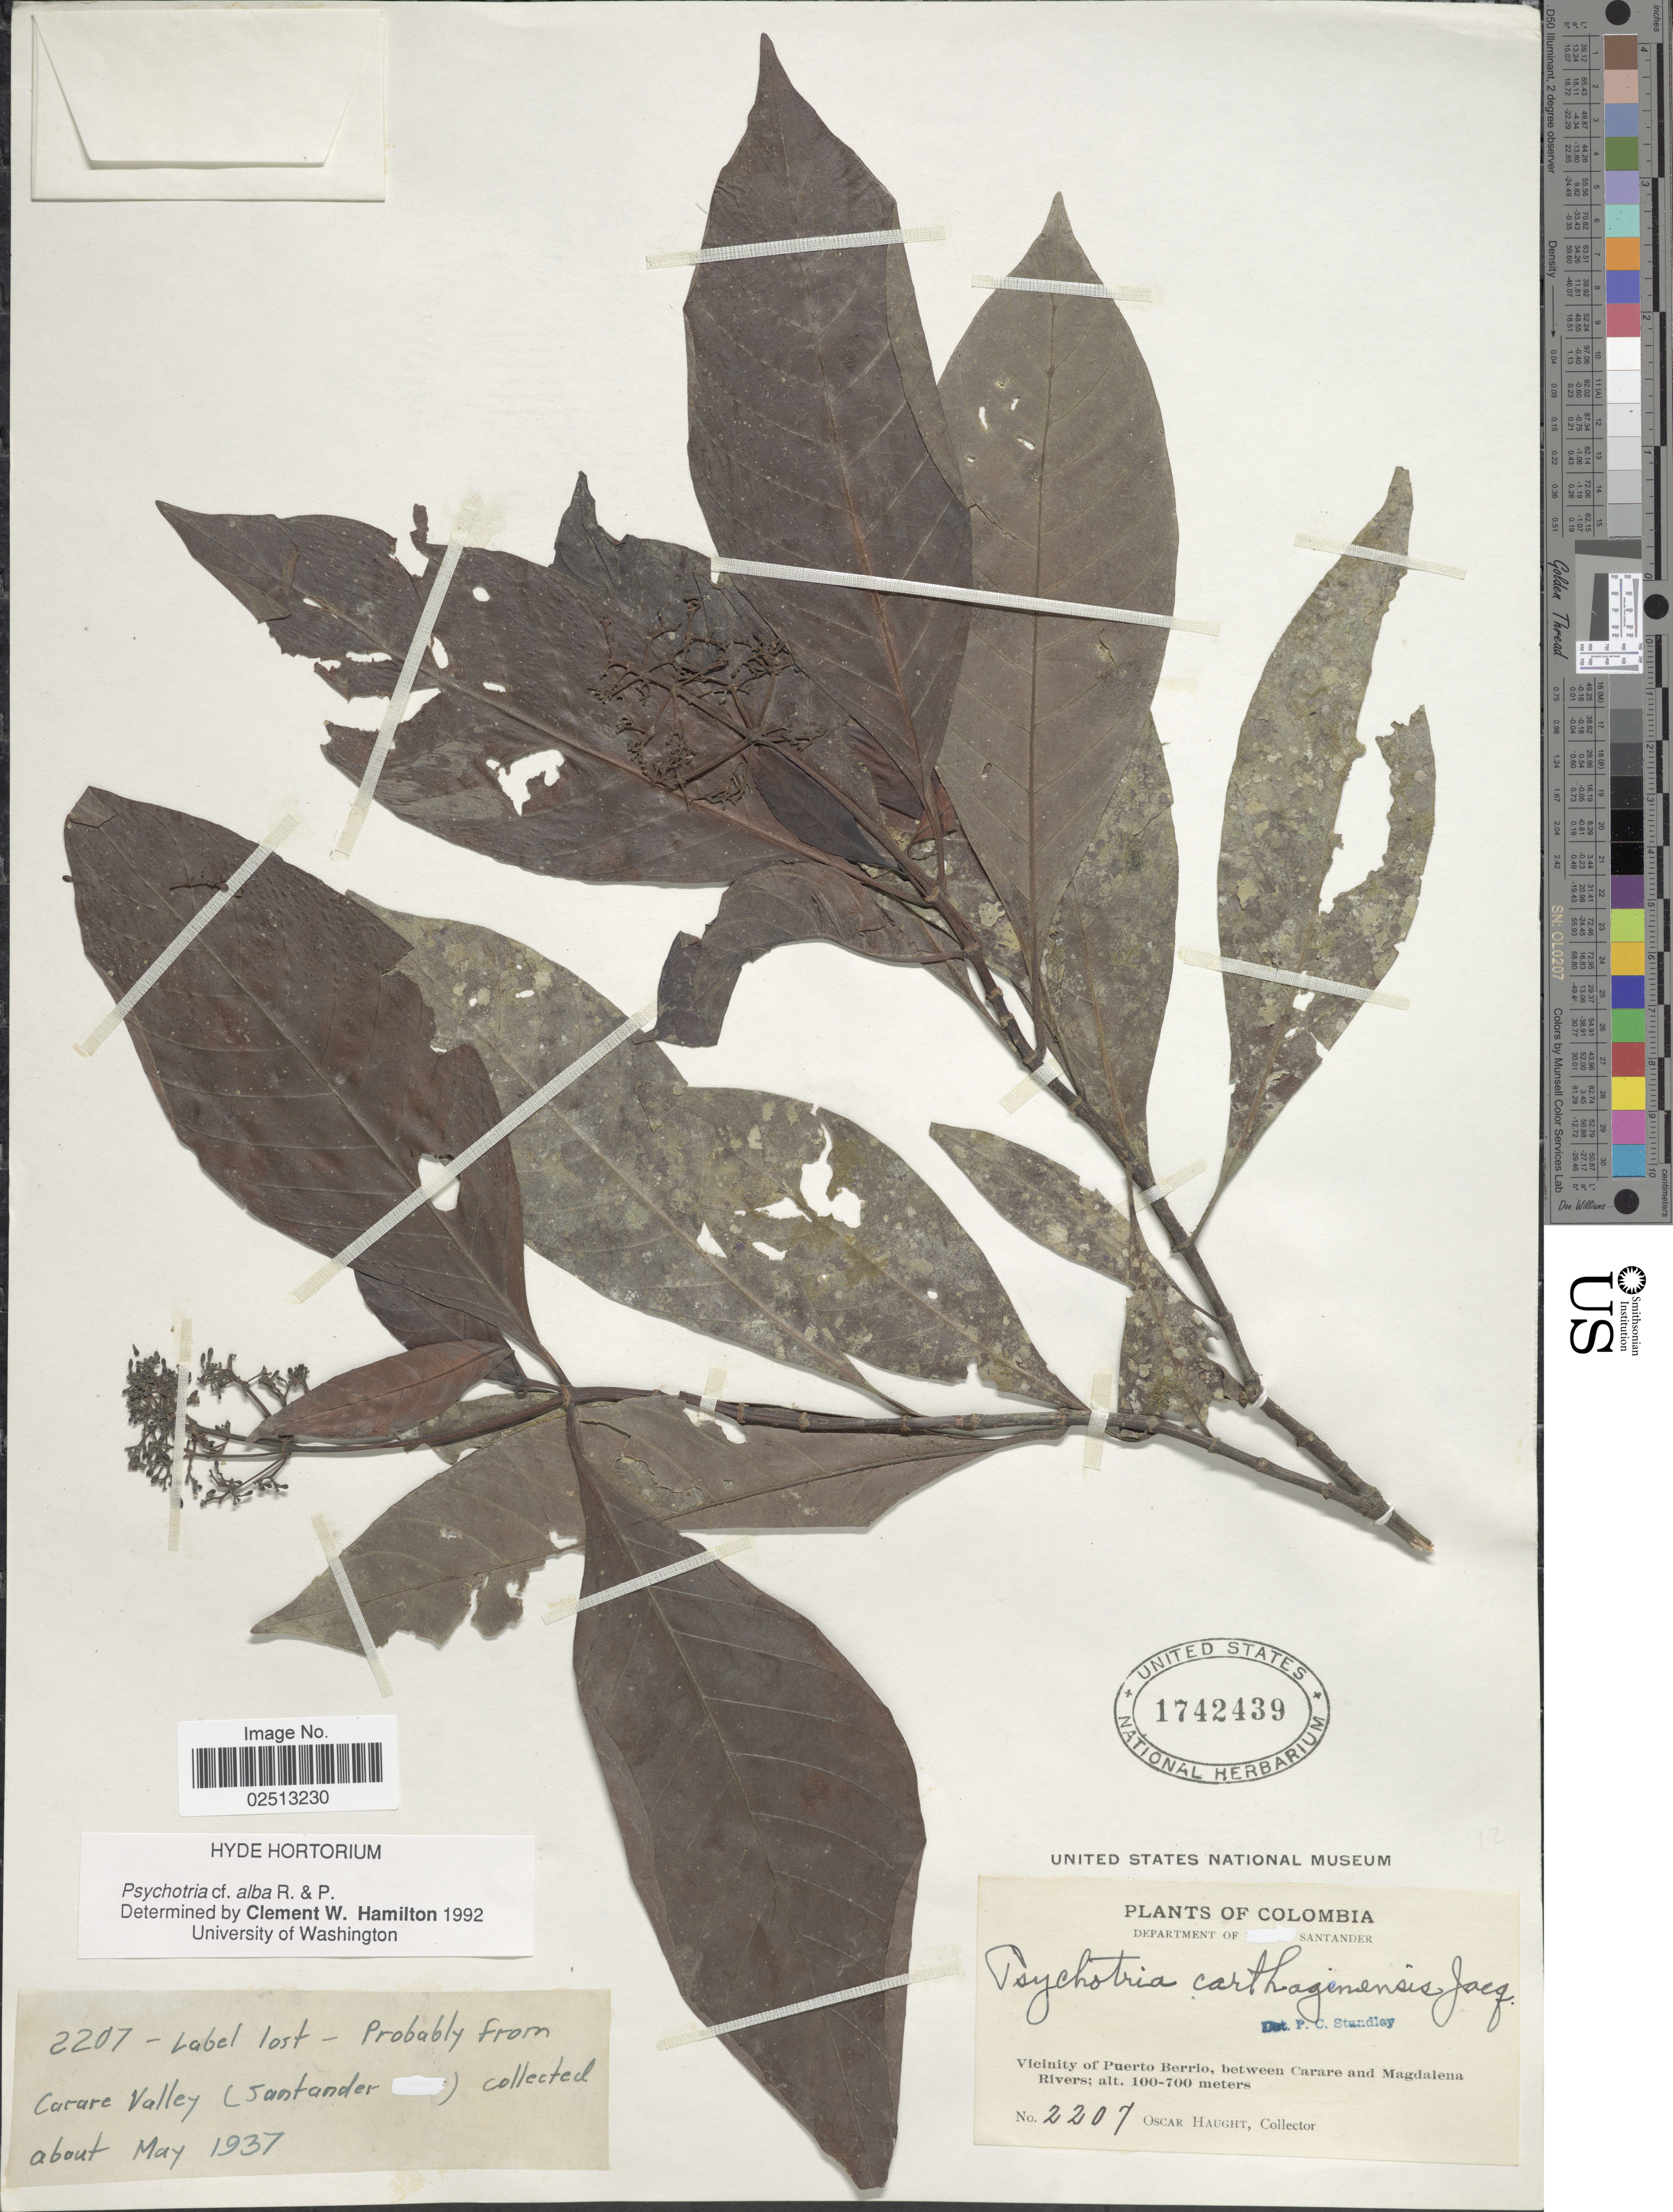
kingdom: Plantae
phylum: Tracheophyta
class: Magnoliopsida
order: Gentianales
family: Rubiaceae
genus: Psychotria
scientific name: Psychotria alba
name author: Ruiz & Pav.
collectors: O. Haught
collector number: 2207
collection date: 1937-05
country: Colombia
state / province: Santander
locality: Department of Santander. Vicinity of Puerto Berrio, between Carare and Magdalena Rivers. Carare Valley (Santander).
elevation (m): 100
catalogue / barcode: US 1742439